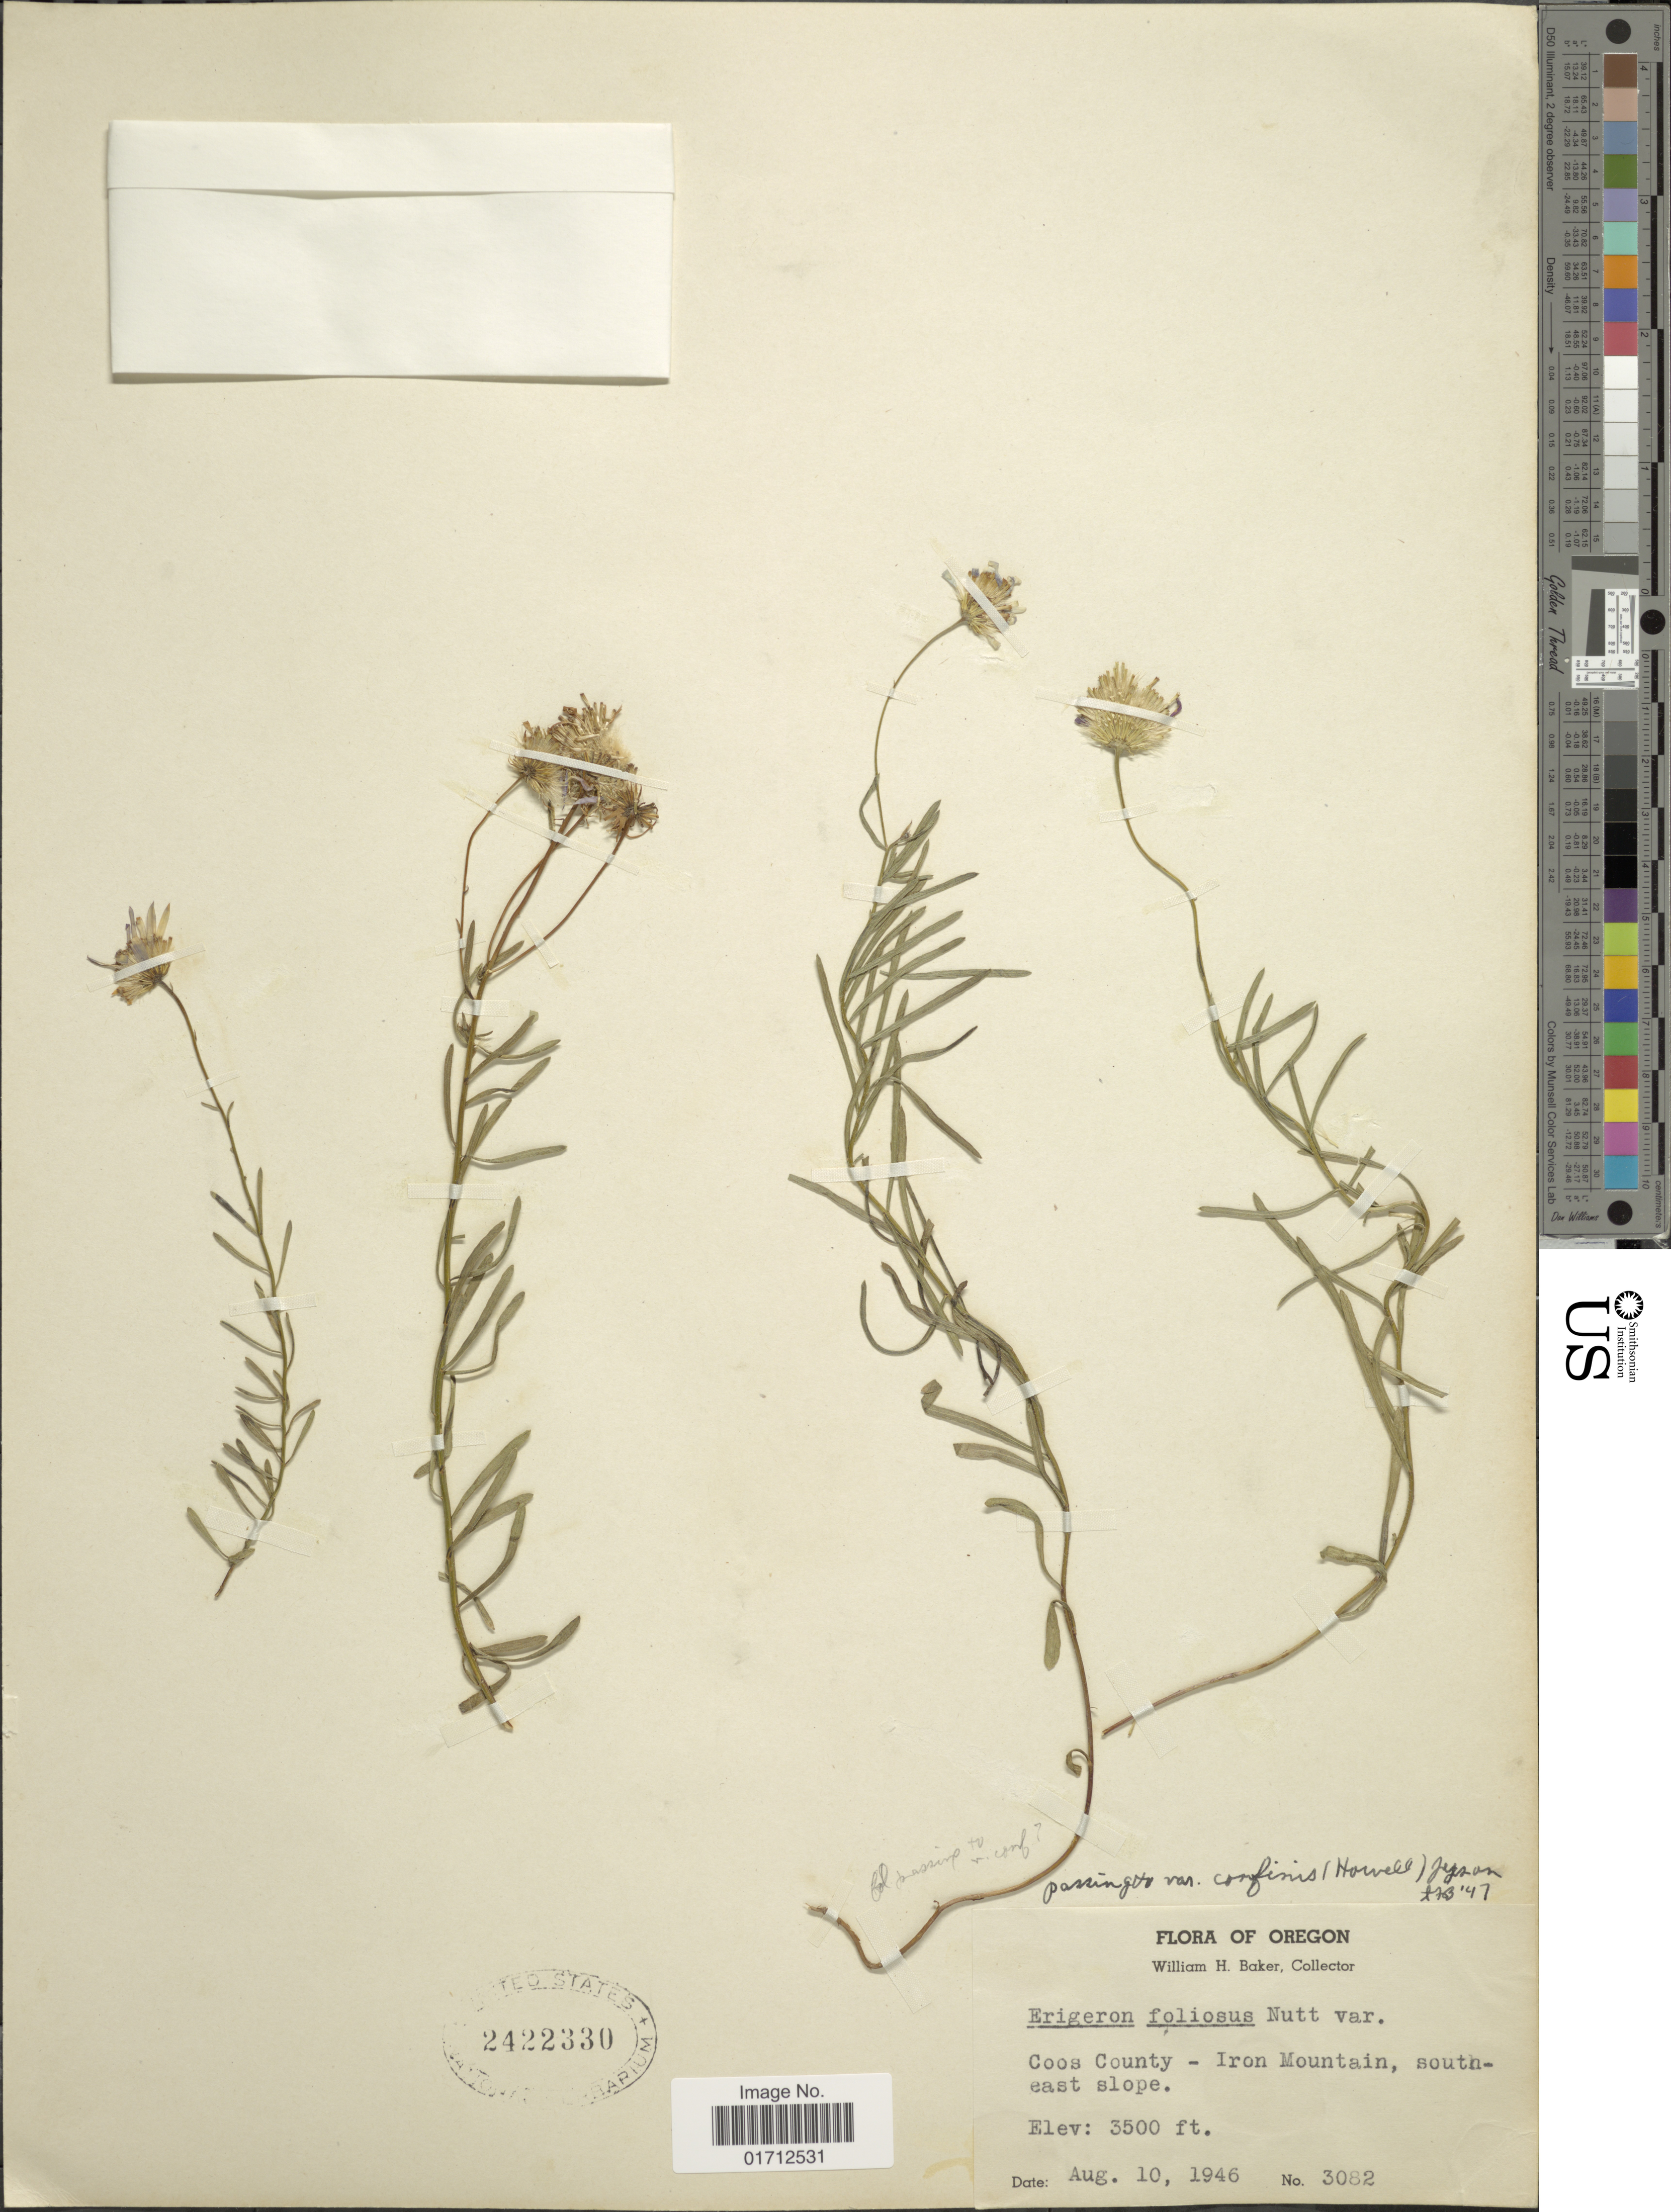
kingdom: Plantae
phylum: Tracheophyta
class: Magnoliopsida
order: Asterales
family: Asteraceae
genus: Erigeron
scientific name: Erigeron foliosus var. confinis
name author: (Howell) Jeps.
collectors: W. H. Baker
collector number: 3082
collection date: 1946-08-10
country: United States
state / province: Oregon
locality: Coos County-Iron Mountain, south east slope.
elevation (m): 1067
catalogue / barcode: US 2422330